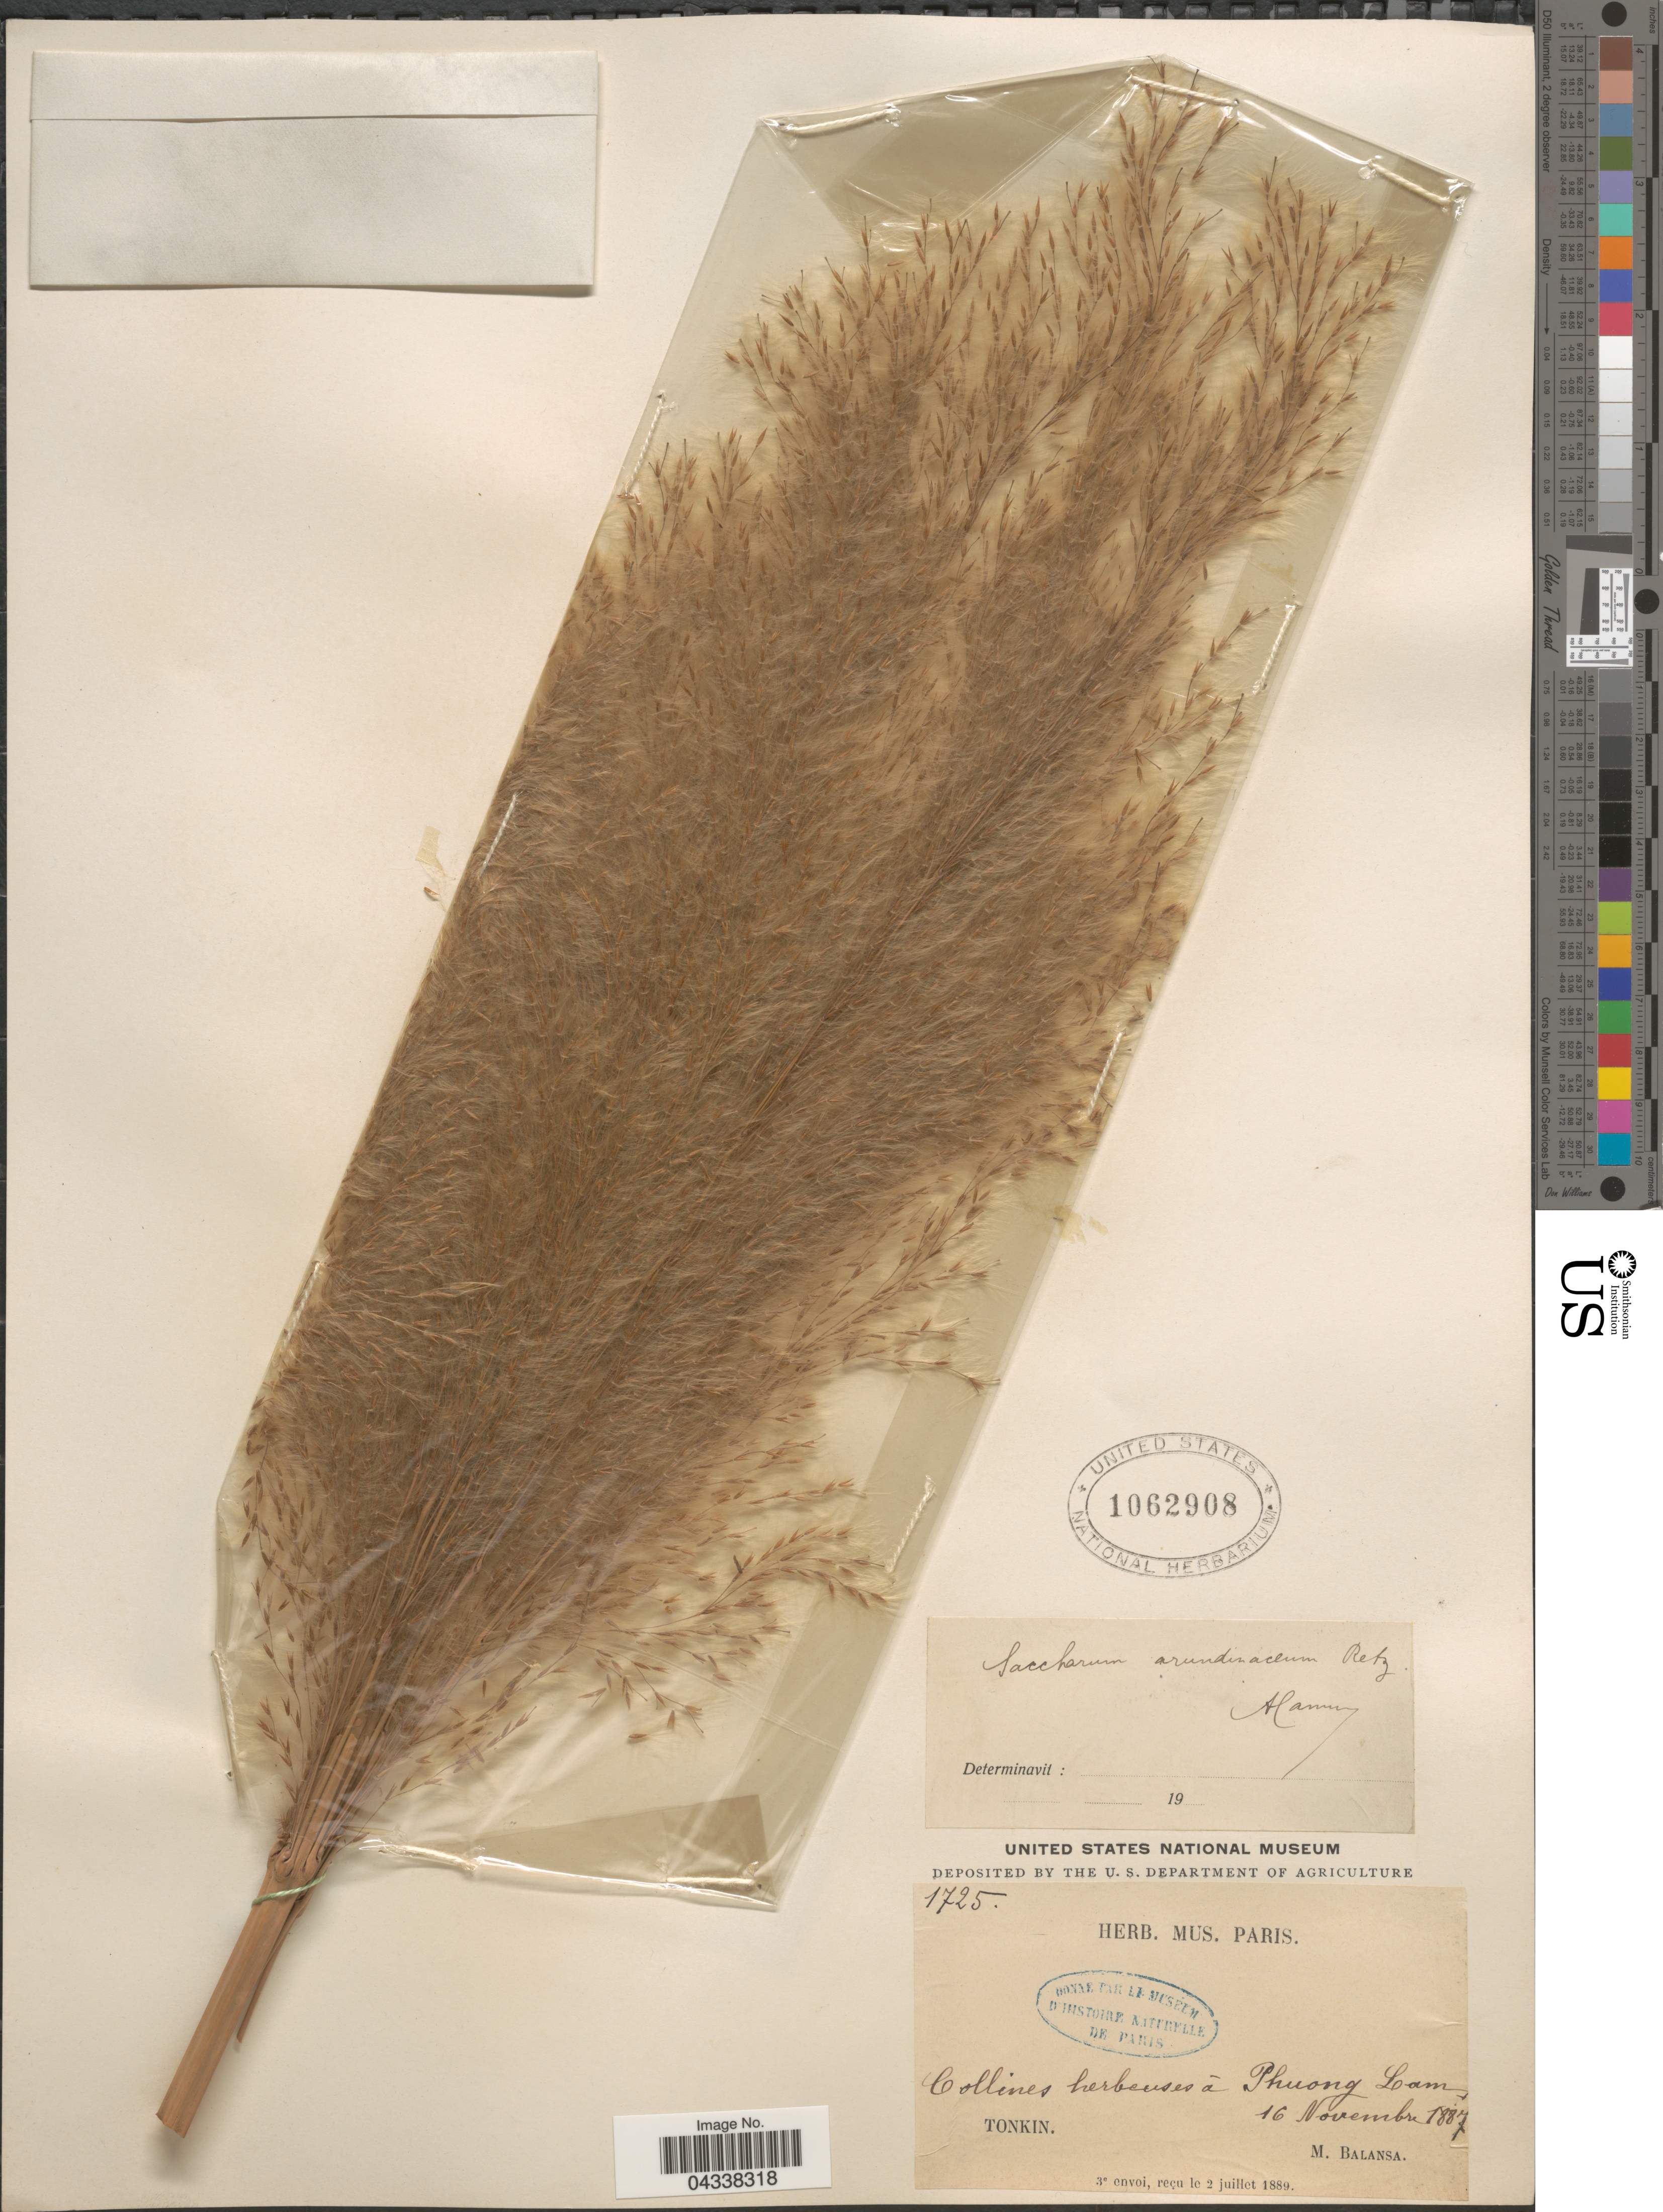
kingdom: Plantae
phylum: Tracheophyta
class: Liliopsida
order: Poales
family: Poaceae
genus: Tripidium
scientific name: Tripidium arundinaceum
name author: (Retz.) Welker et al.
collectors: B. Balansa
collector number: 1725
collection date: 1887-11-16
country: Vietnam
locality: Collines herbeuses á Phuong Lam. Tonkin.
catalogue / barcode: US 1062908